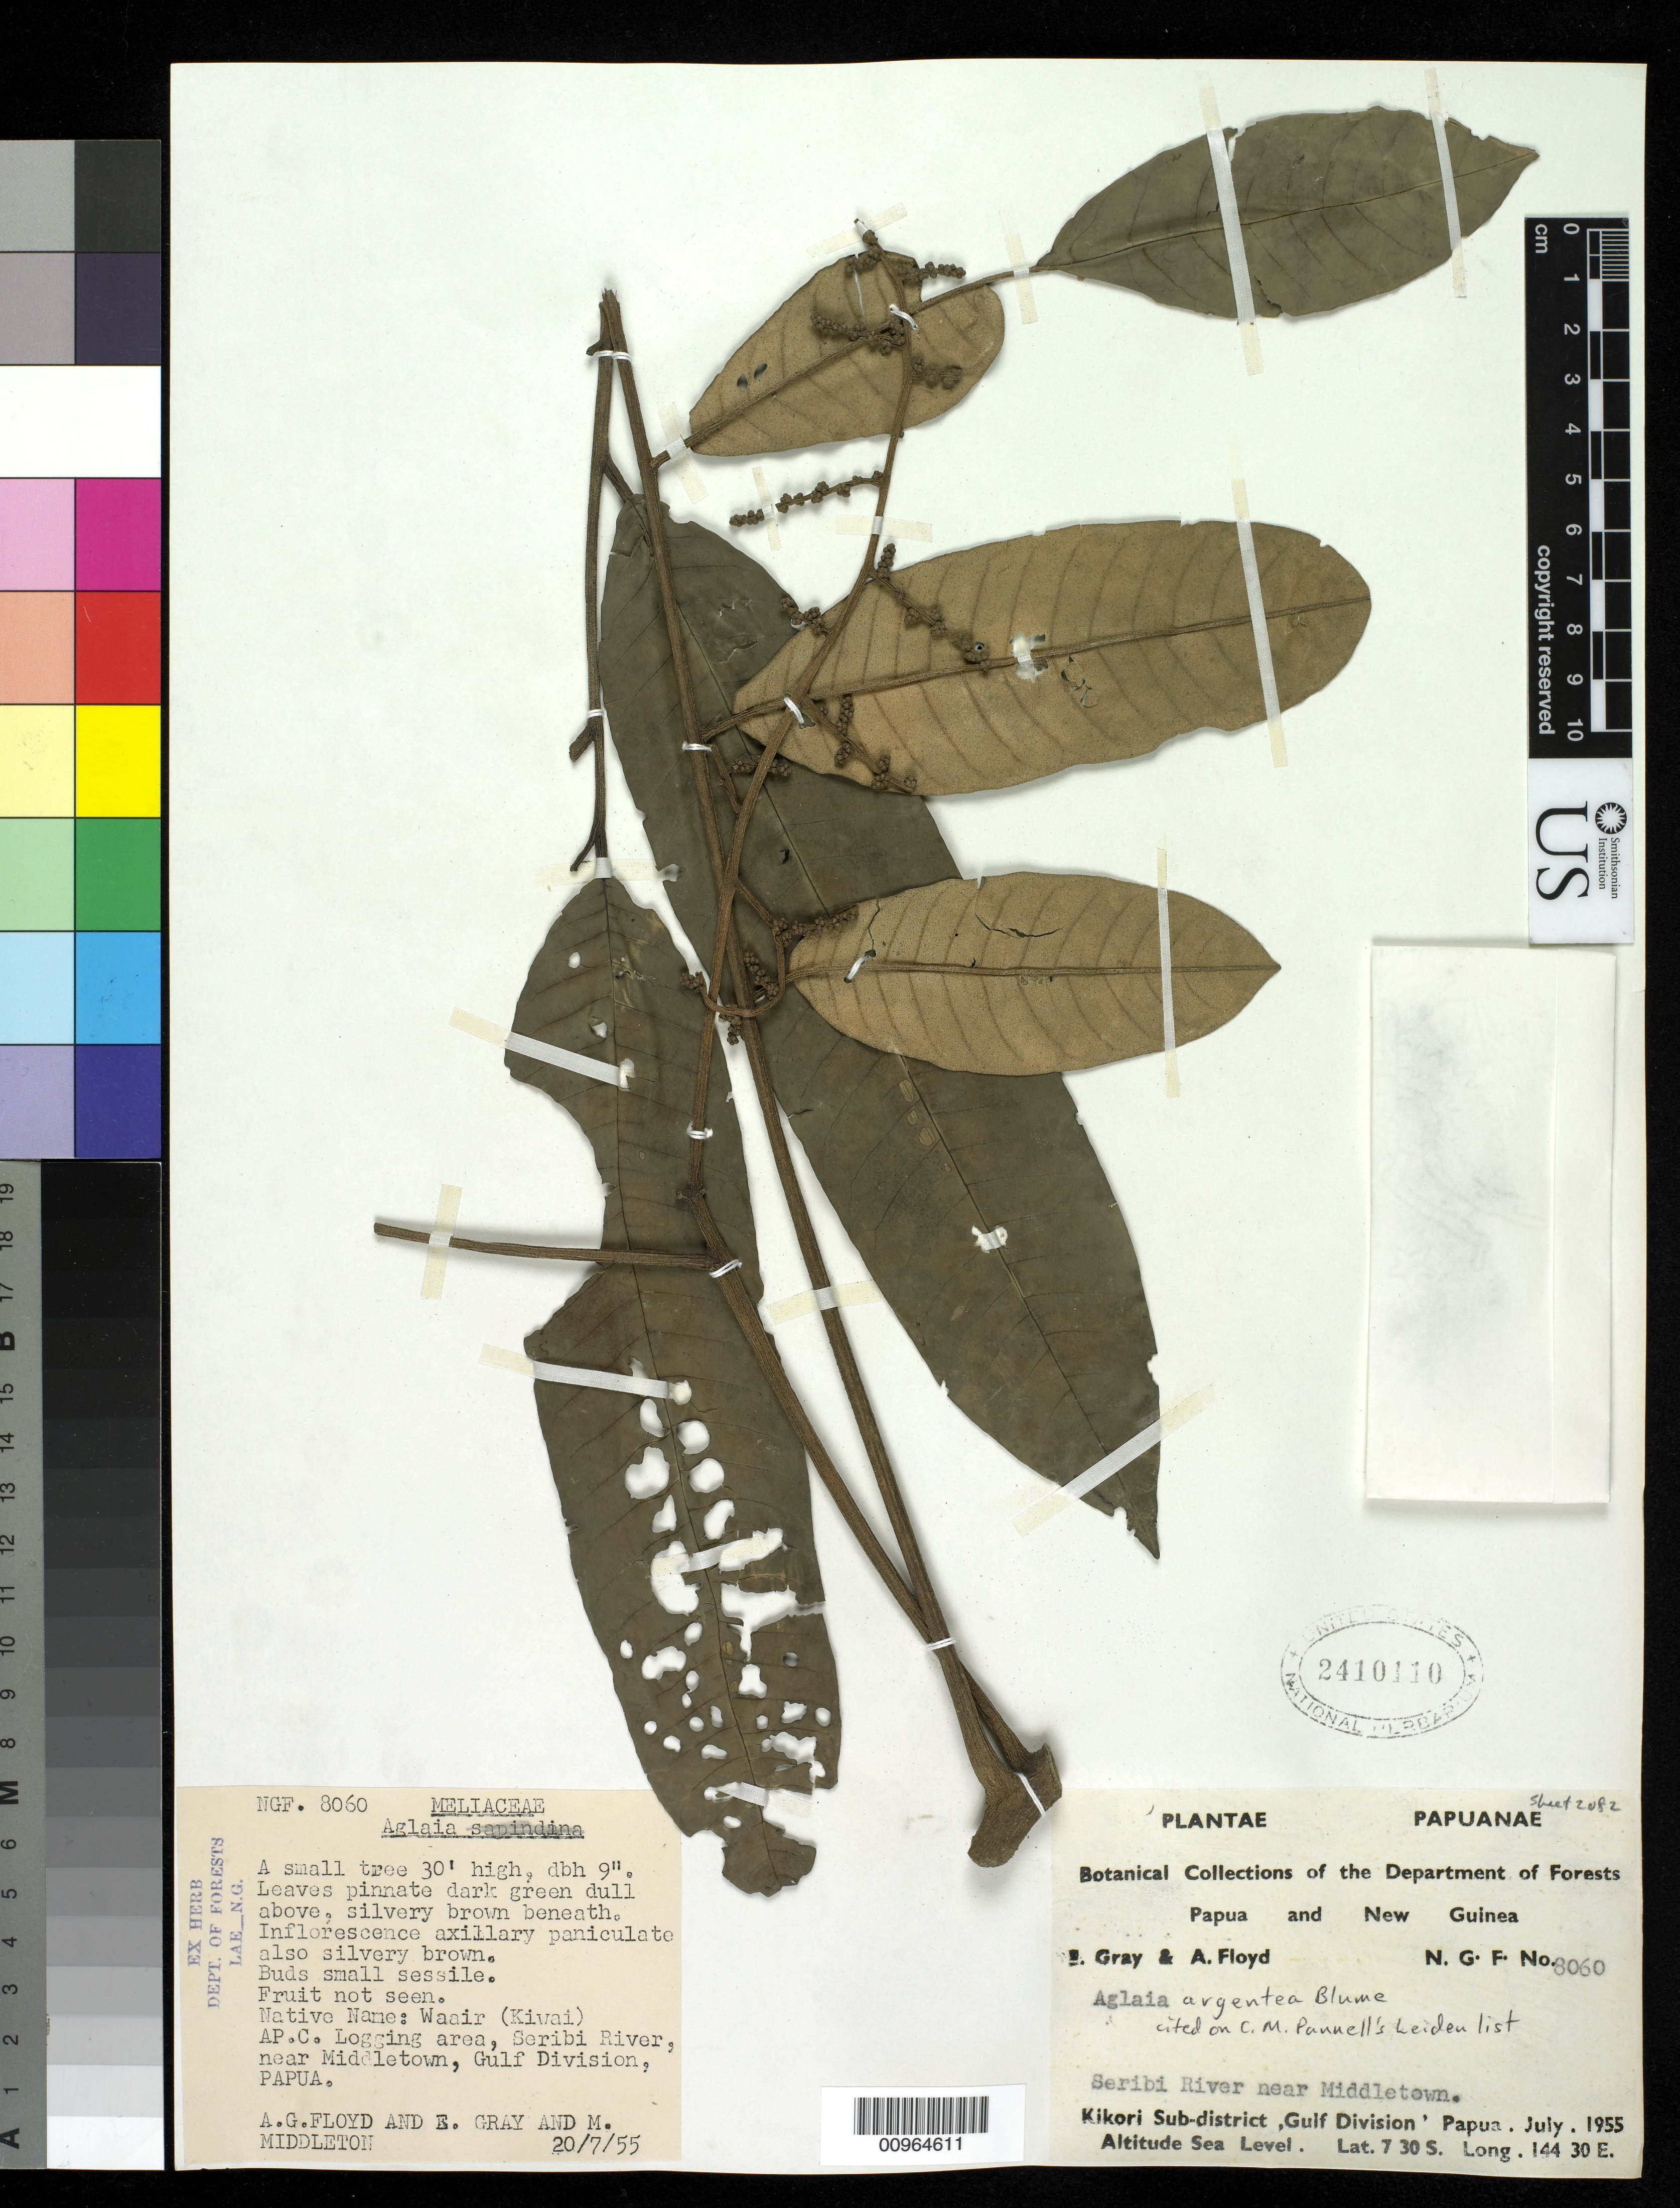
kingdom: Plantae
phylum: Tracheophyta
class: Magnoliopsida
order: Sapindales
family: Meliaceae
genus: Aglaia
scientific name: Aglaia argentea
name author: Blume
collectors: A. G. Floyd, -- Gray & Middleton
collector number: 8060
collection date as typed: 20 Jul 1955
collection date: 1955-07-20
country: Papua New Guinea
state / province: Gulf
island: New Guinea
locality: AP.C. Logging area, Seribi River, near Middleton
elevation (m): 0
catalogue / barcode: US 2410110